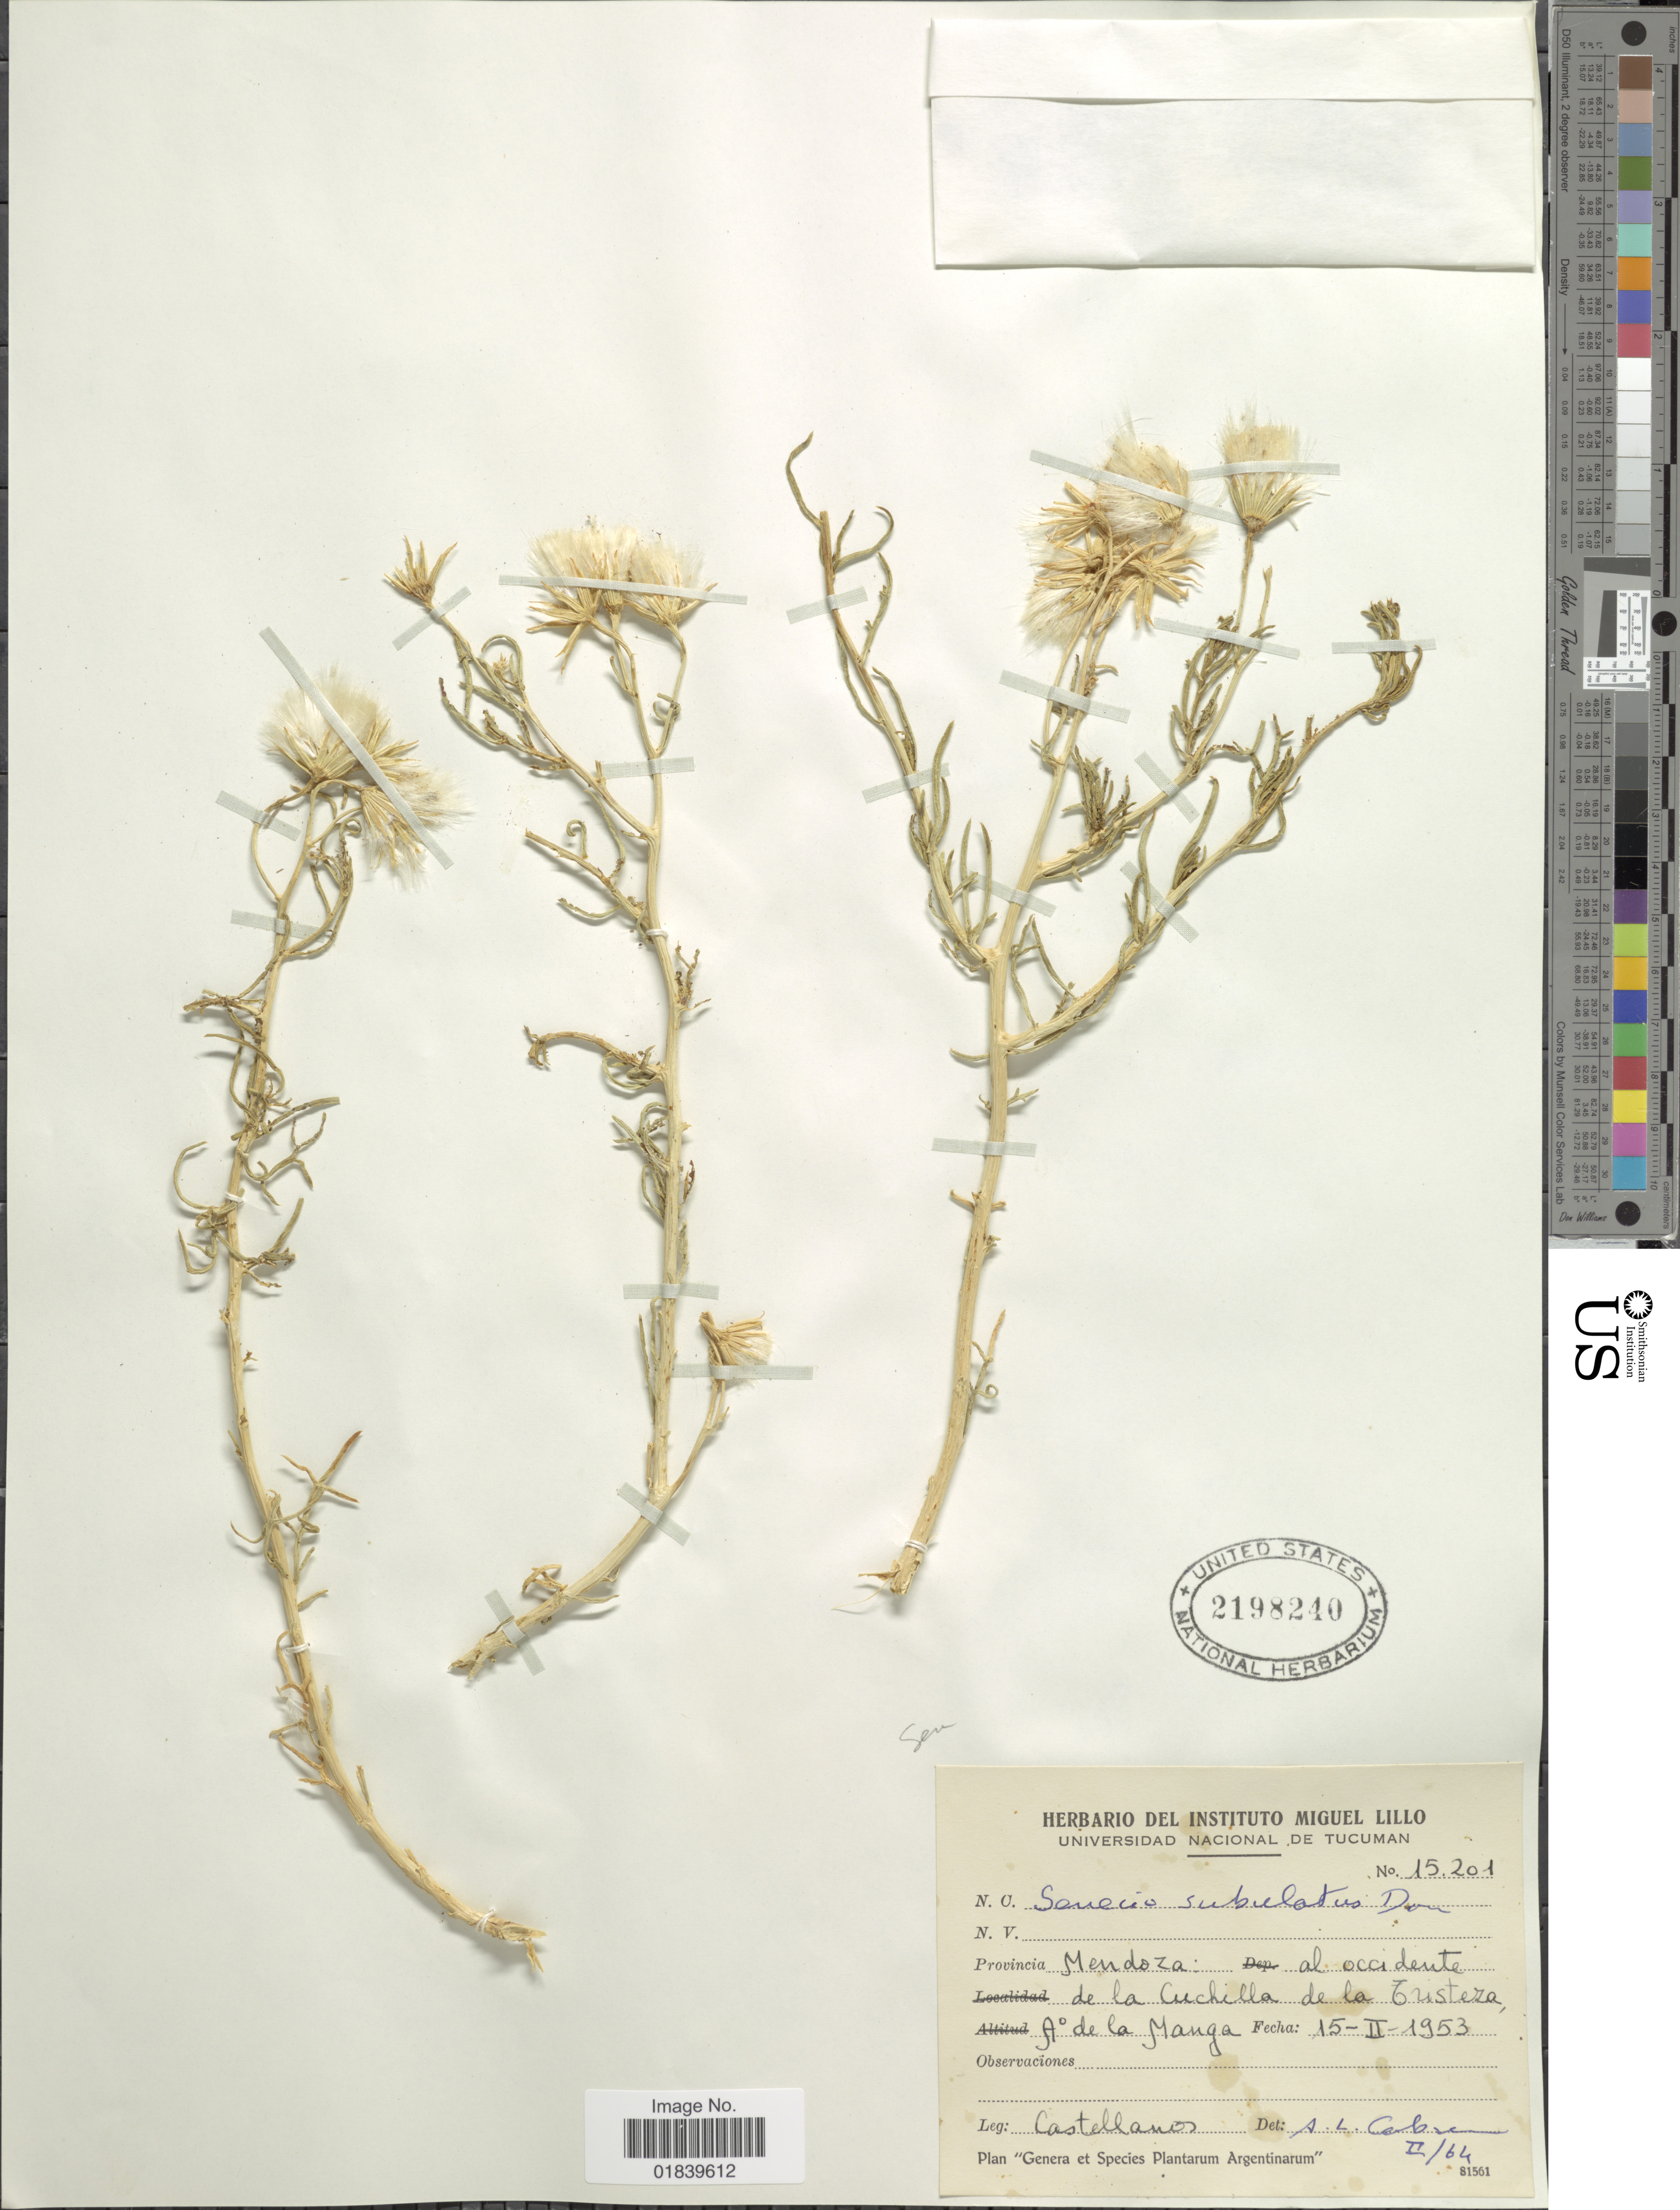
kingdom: Plantae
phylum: Tracheophyta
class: Magnoliopsida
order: Asterales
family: Asteraceae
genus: Senecio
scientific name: Senecio subulatus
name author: D. Don ex Hook. & Arn.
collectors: A. Castellanos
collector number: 15201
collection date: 1953-02-15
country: Argentina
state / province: Mendoza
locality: Provincia Mendoza, Al occidente de la Cuchilla de la Tusteza. Aº de la Manga.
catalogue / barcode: US 2198240